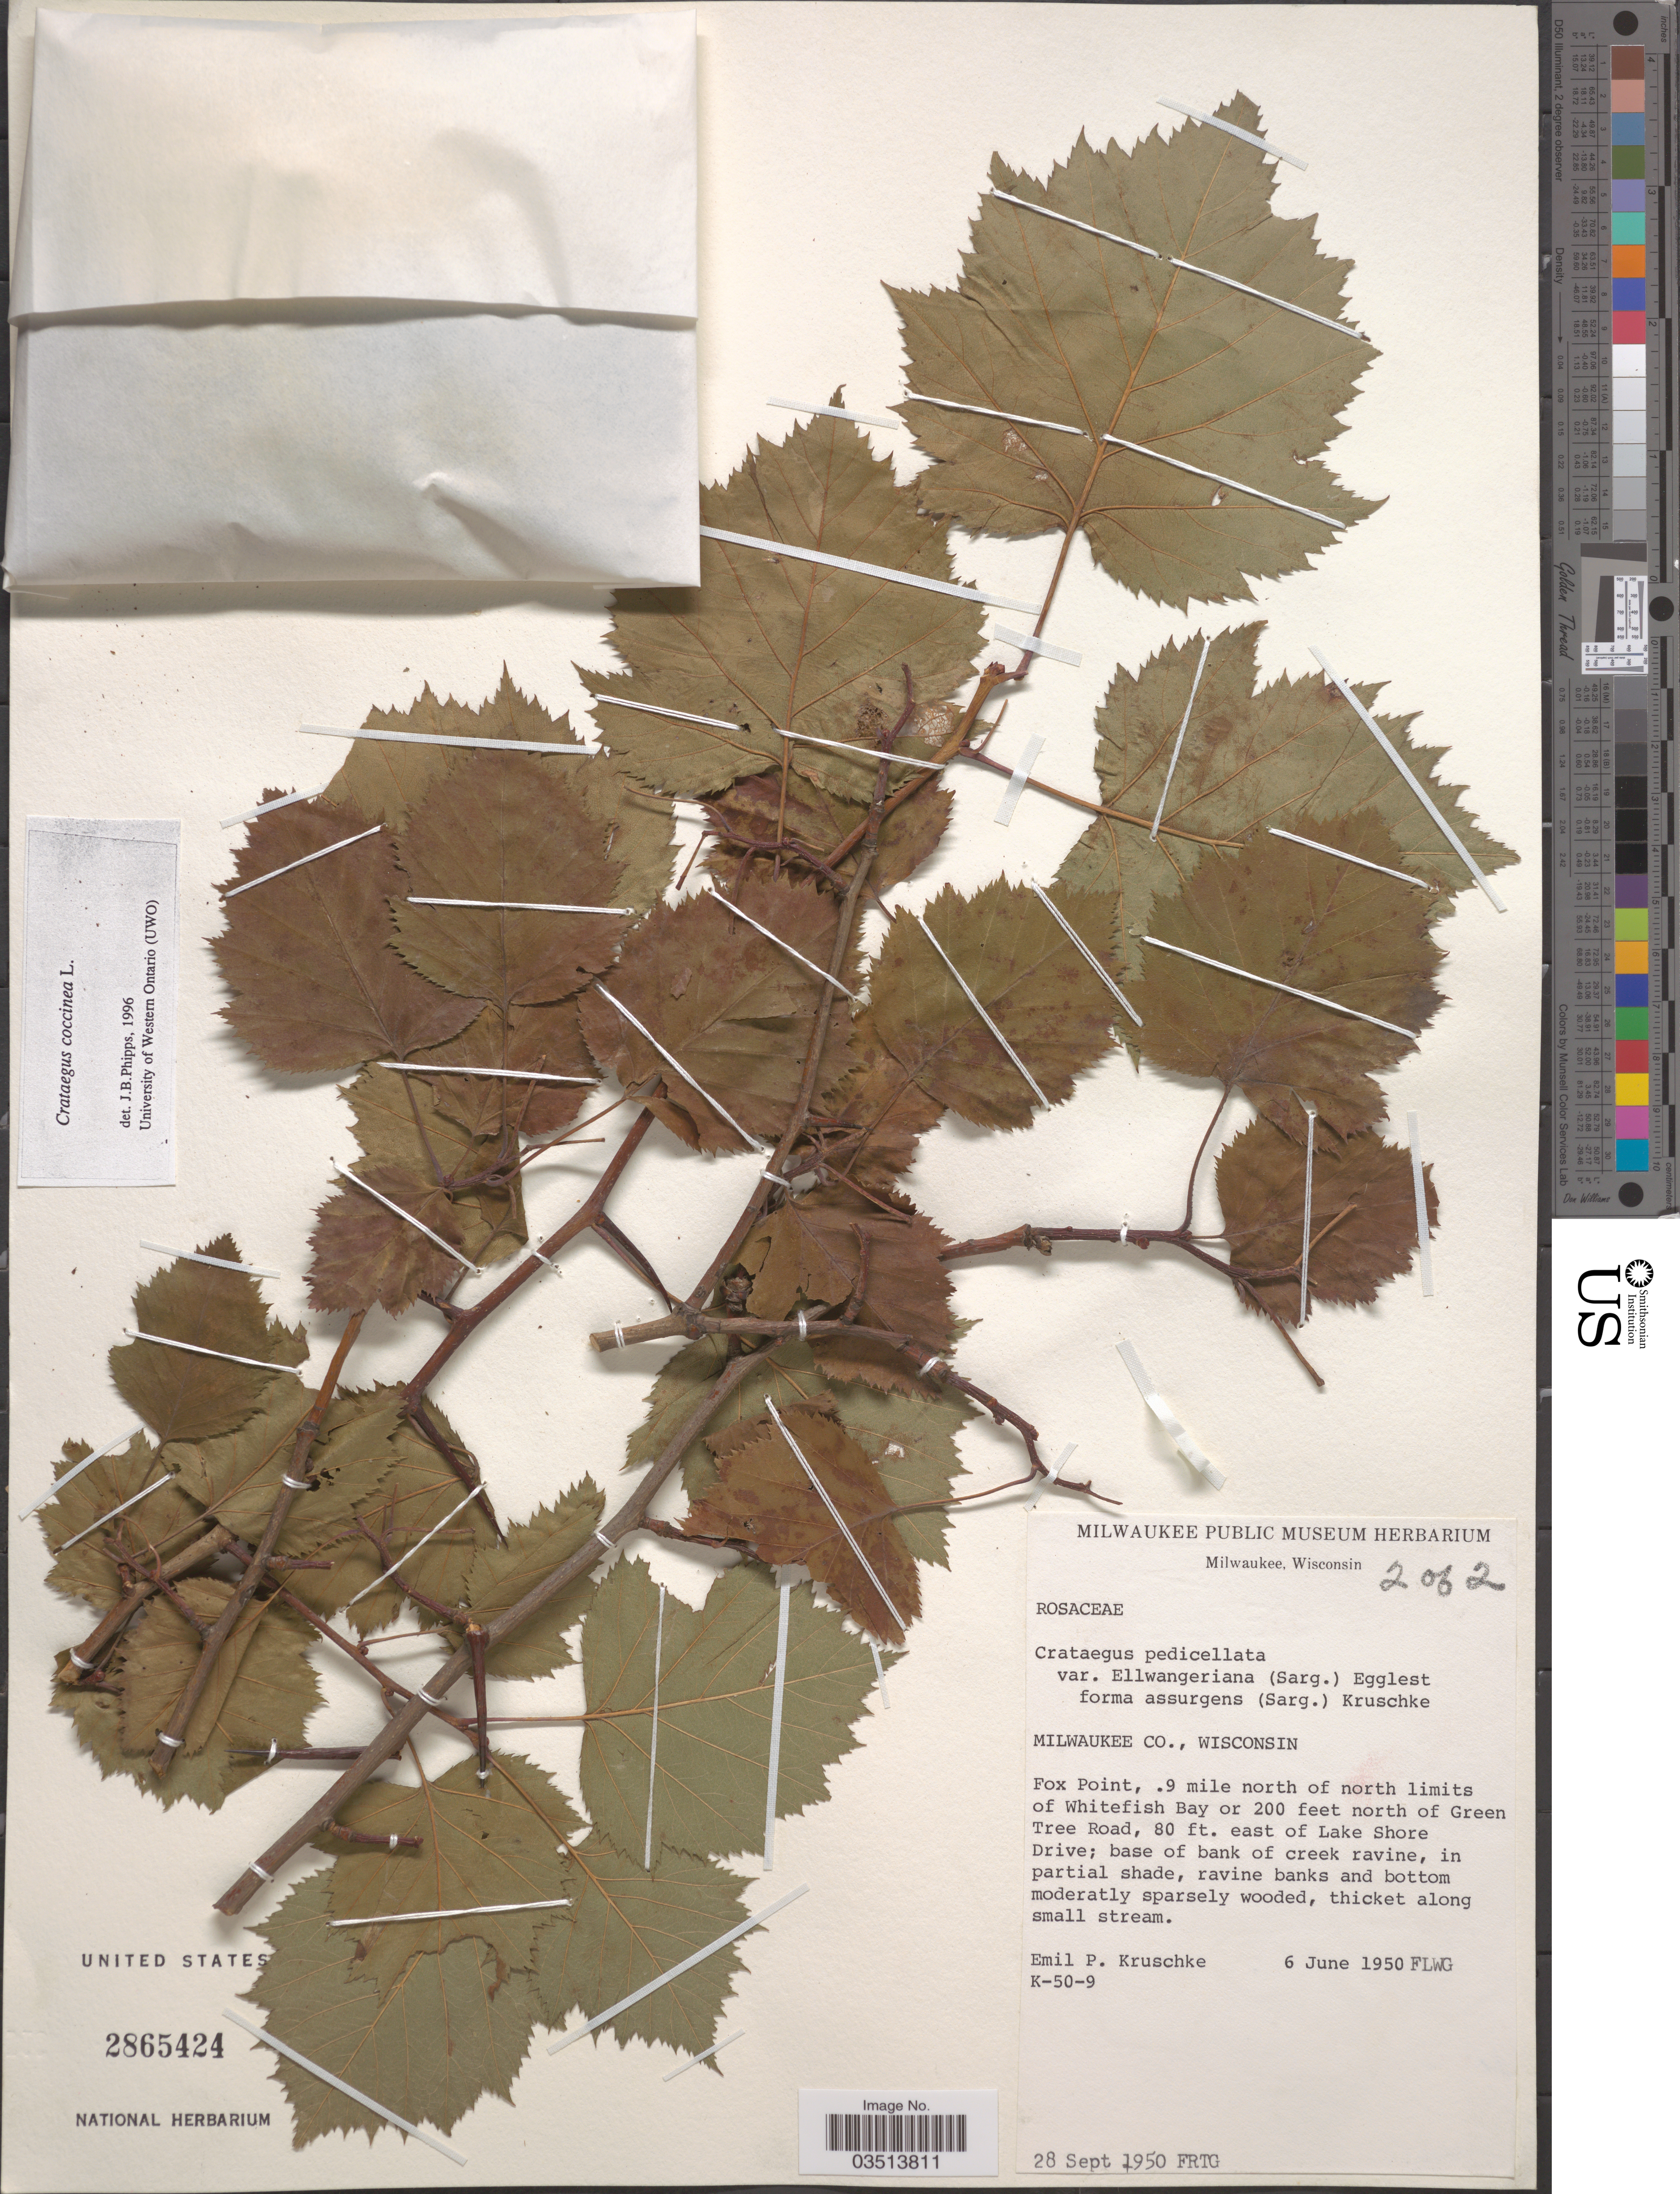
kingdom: Plantae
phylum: Tracheophyta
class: Magnoliopsida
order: Rosales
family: Rosaceae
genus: Crataegus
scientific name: Crataegus coccinea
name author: Ashe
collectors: E. Kruschke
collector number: K-50-9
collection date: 1950-06-06/1950-09-28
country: United States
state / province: Wisconsin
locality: Milwaukee Co. Fox Point, .9 mile north of north limits of Whitefish Bay or 200 feet north of Green Tree Road, 80 ft. east of Lake Shore Drive.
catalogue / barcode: US 2865424